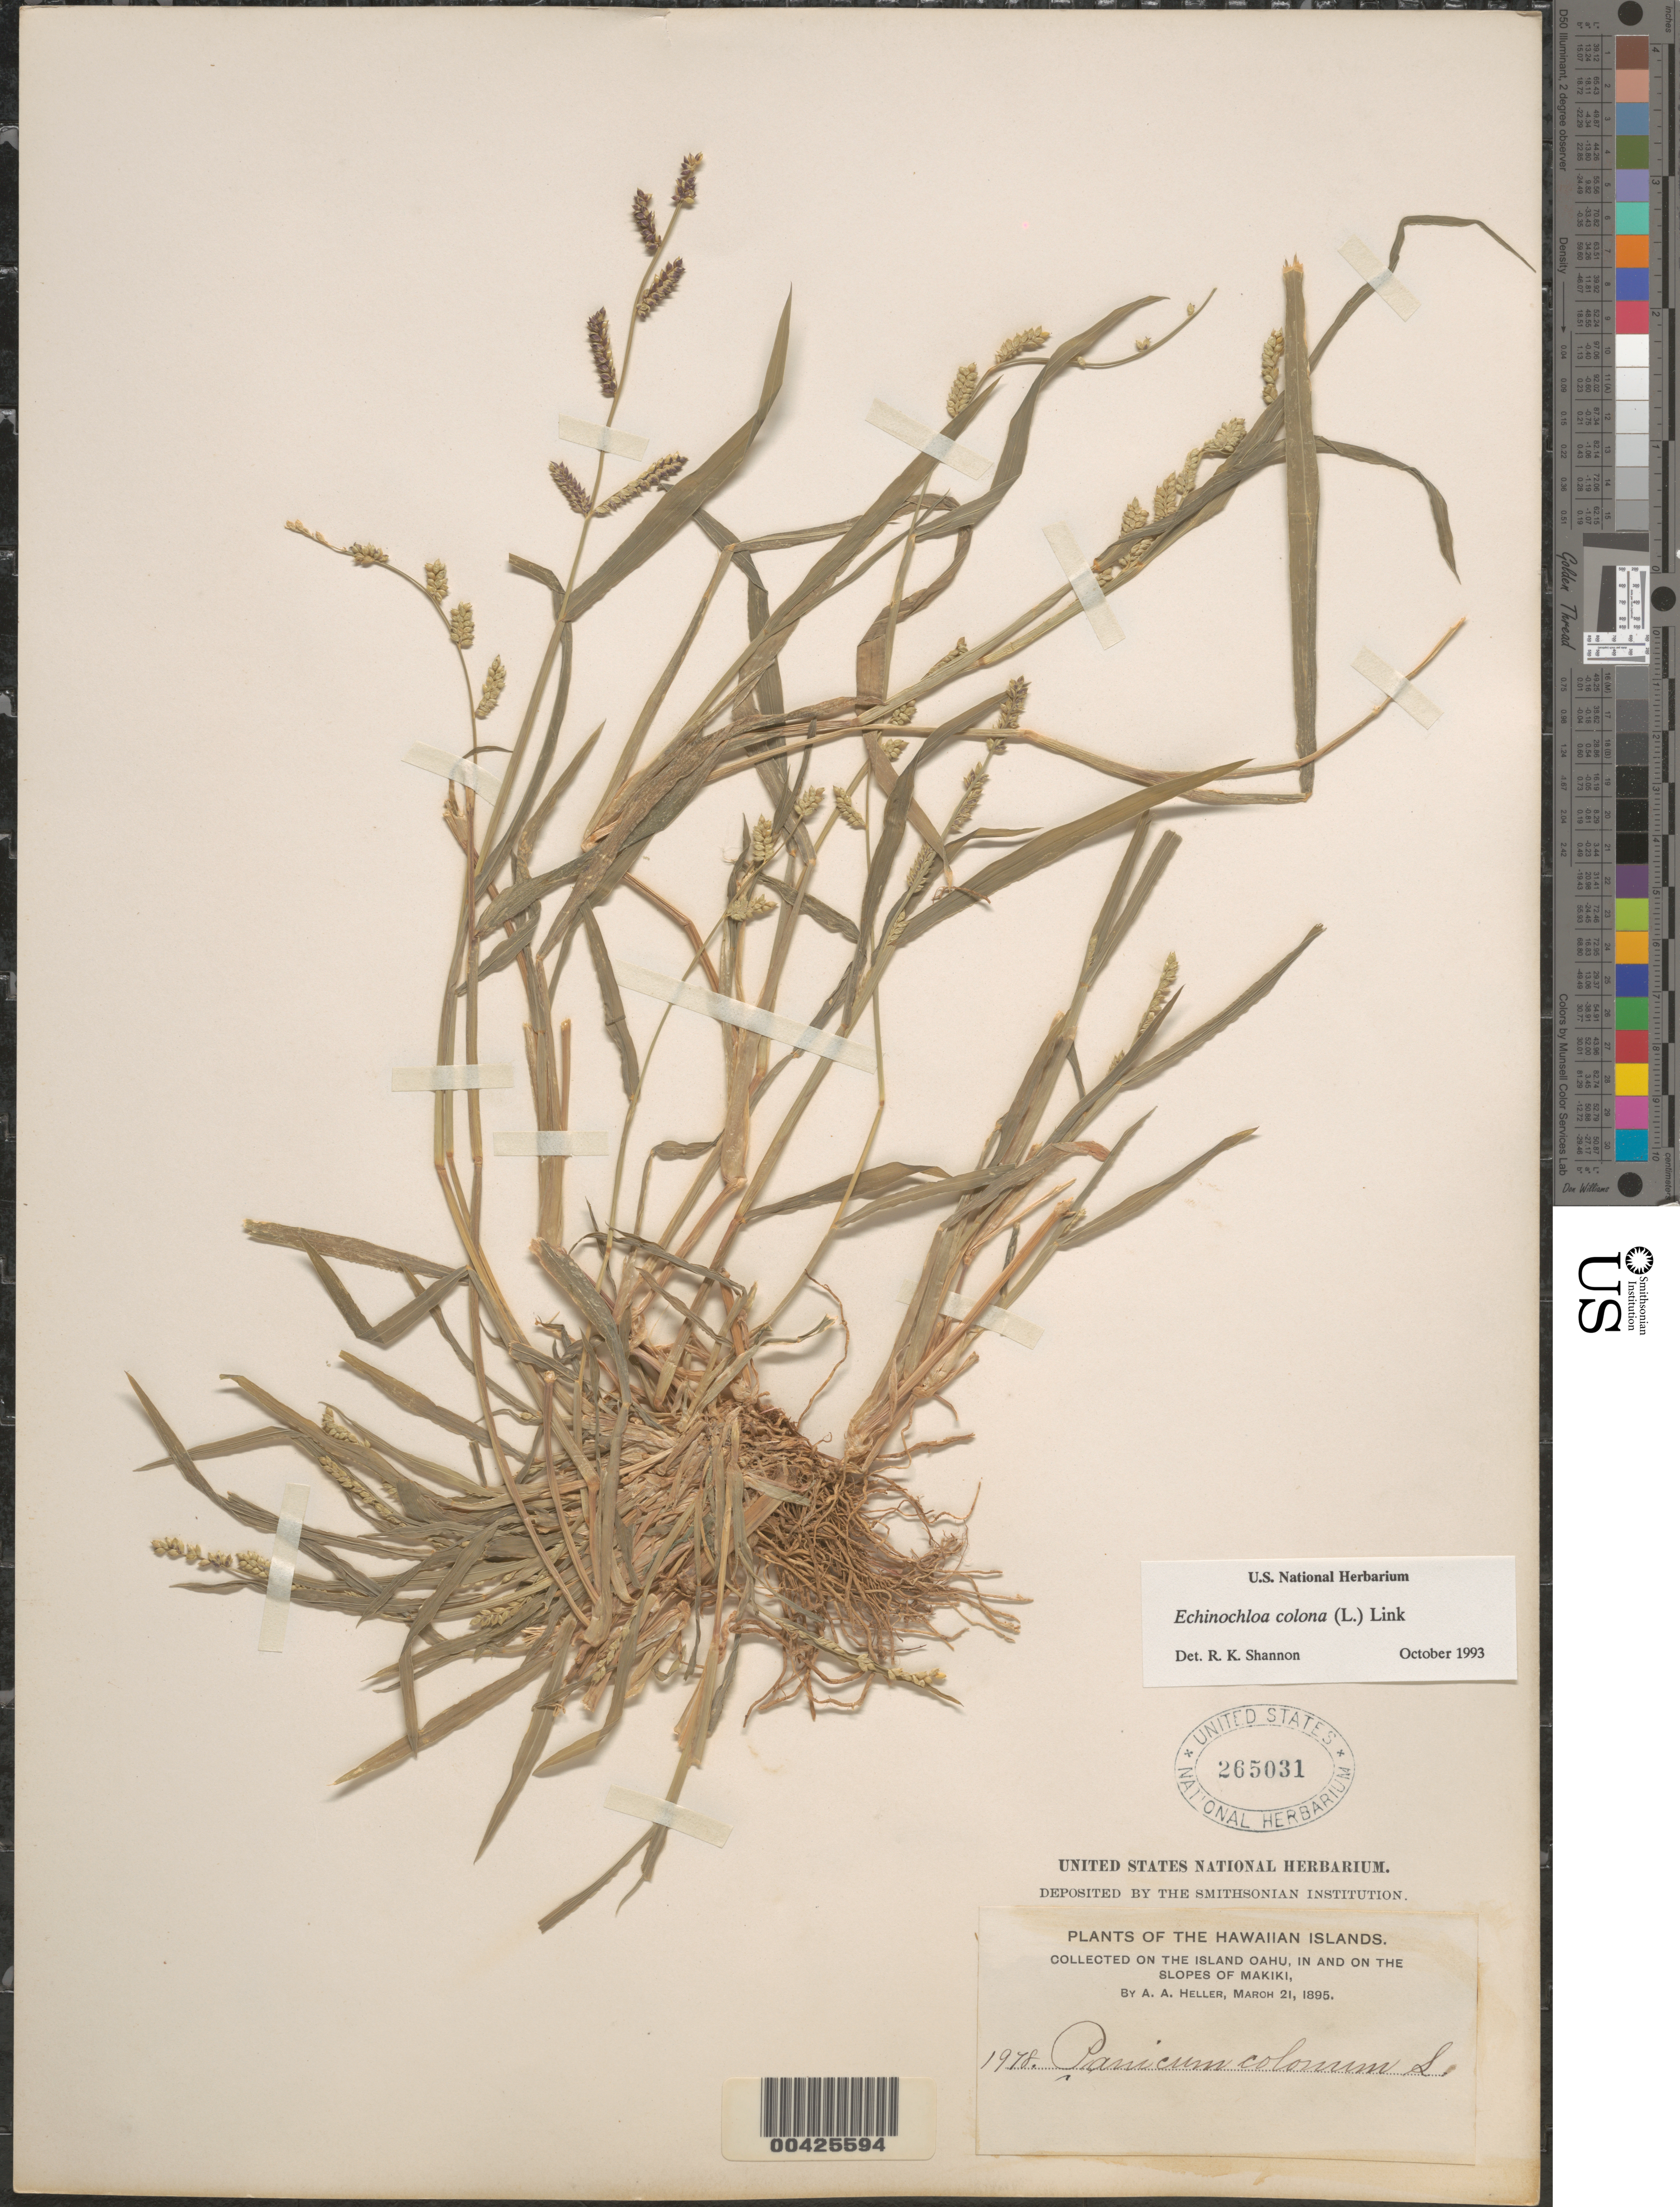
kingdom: Plantae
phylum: Tracheophyta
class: Liliopsida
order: Poales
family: Poaceae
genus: Echinochloa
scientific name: Echinochloa colona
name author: (L.) Link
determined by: Shannon, R. K., (UNITED STATES)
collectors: A. A. Heller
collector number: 1978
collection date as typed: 21 Mar 1895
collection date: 1895-03-21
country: United States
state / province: Hawaii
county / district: Honolulu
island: Oahu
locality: In and on the slopes of Makiki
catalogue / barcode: US 265031